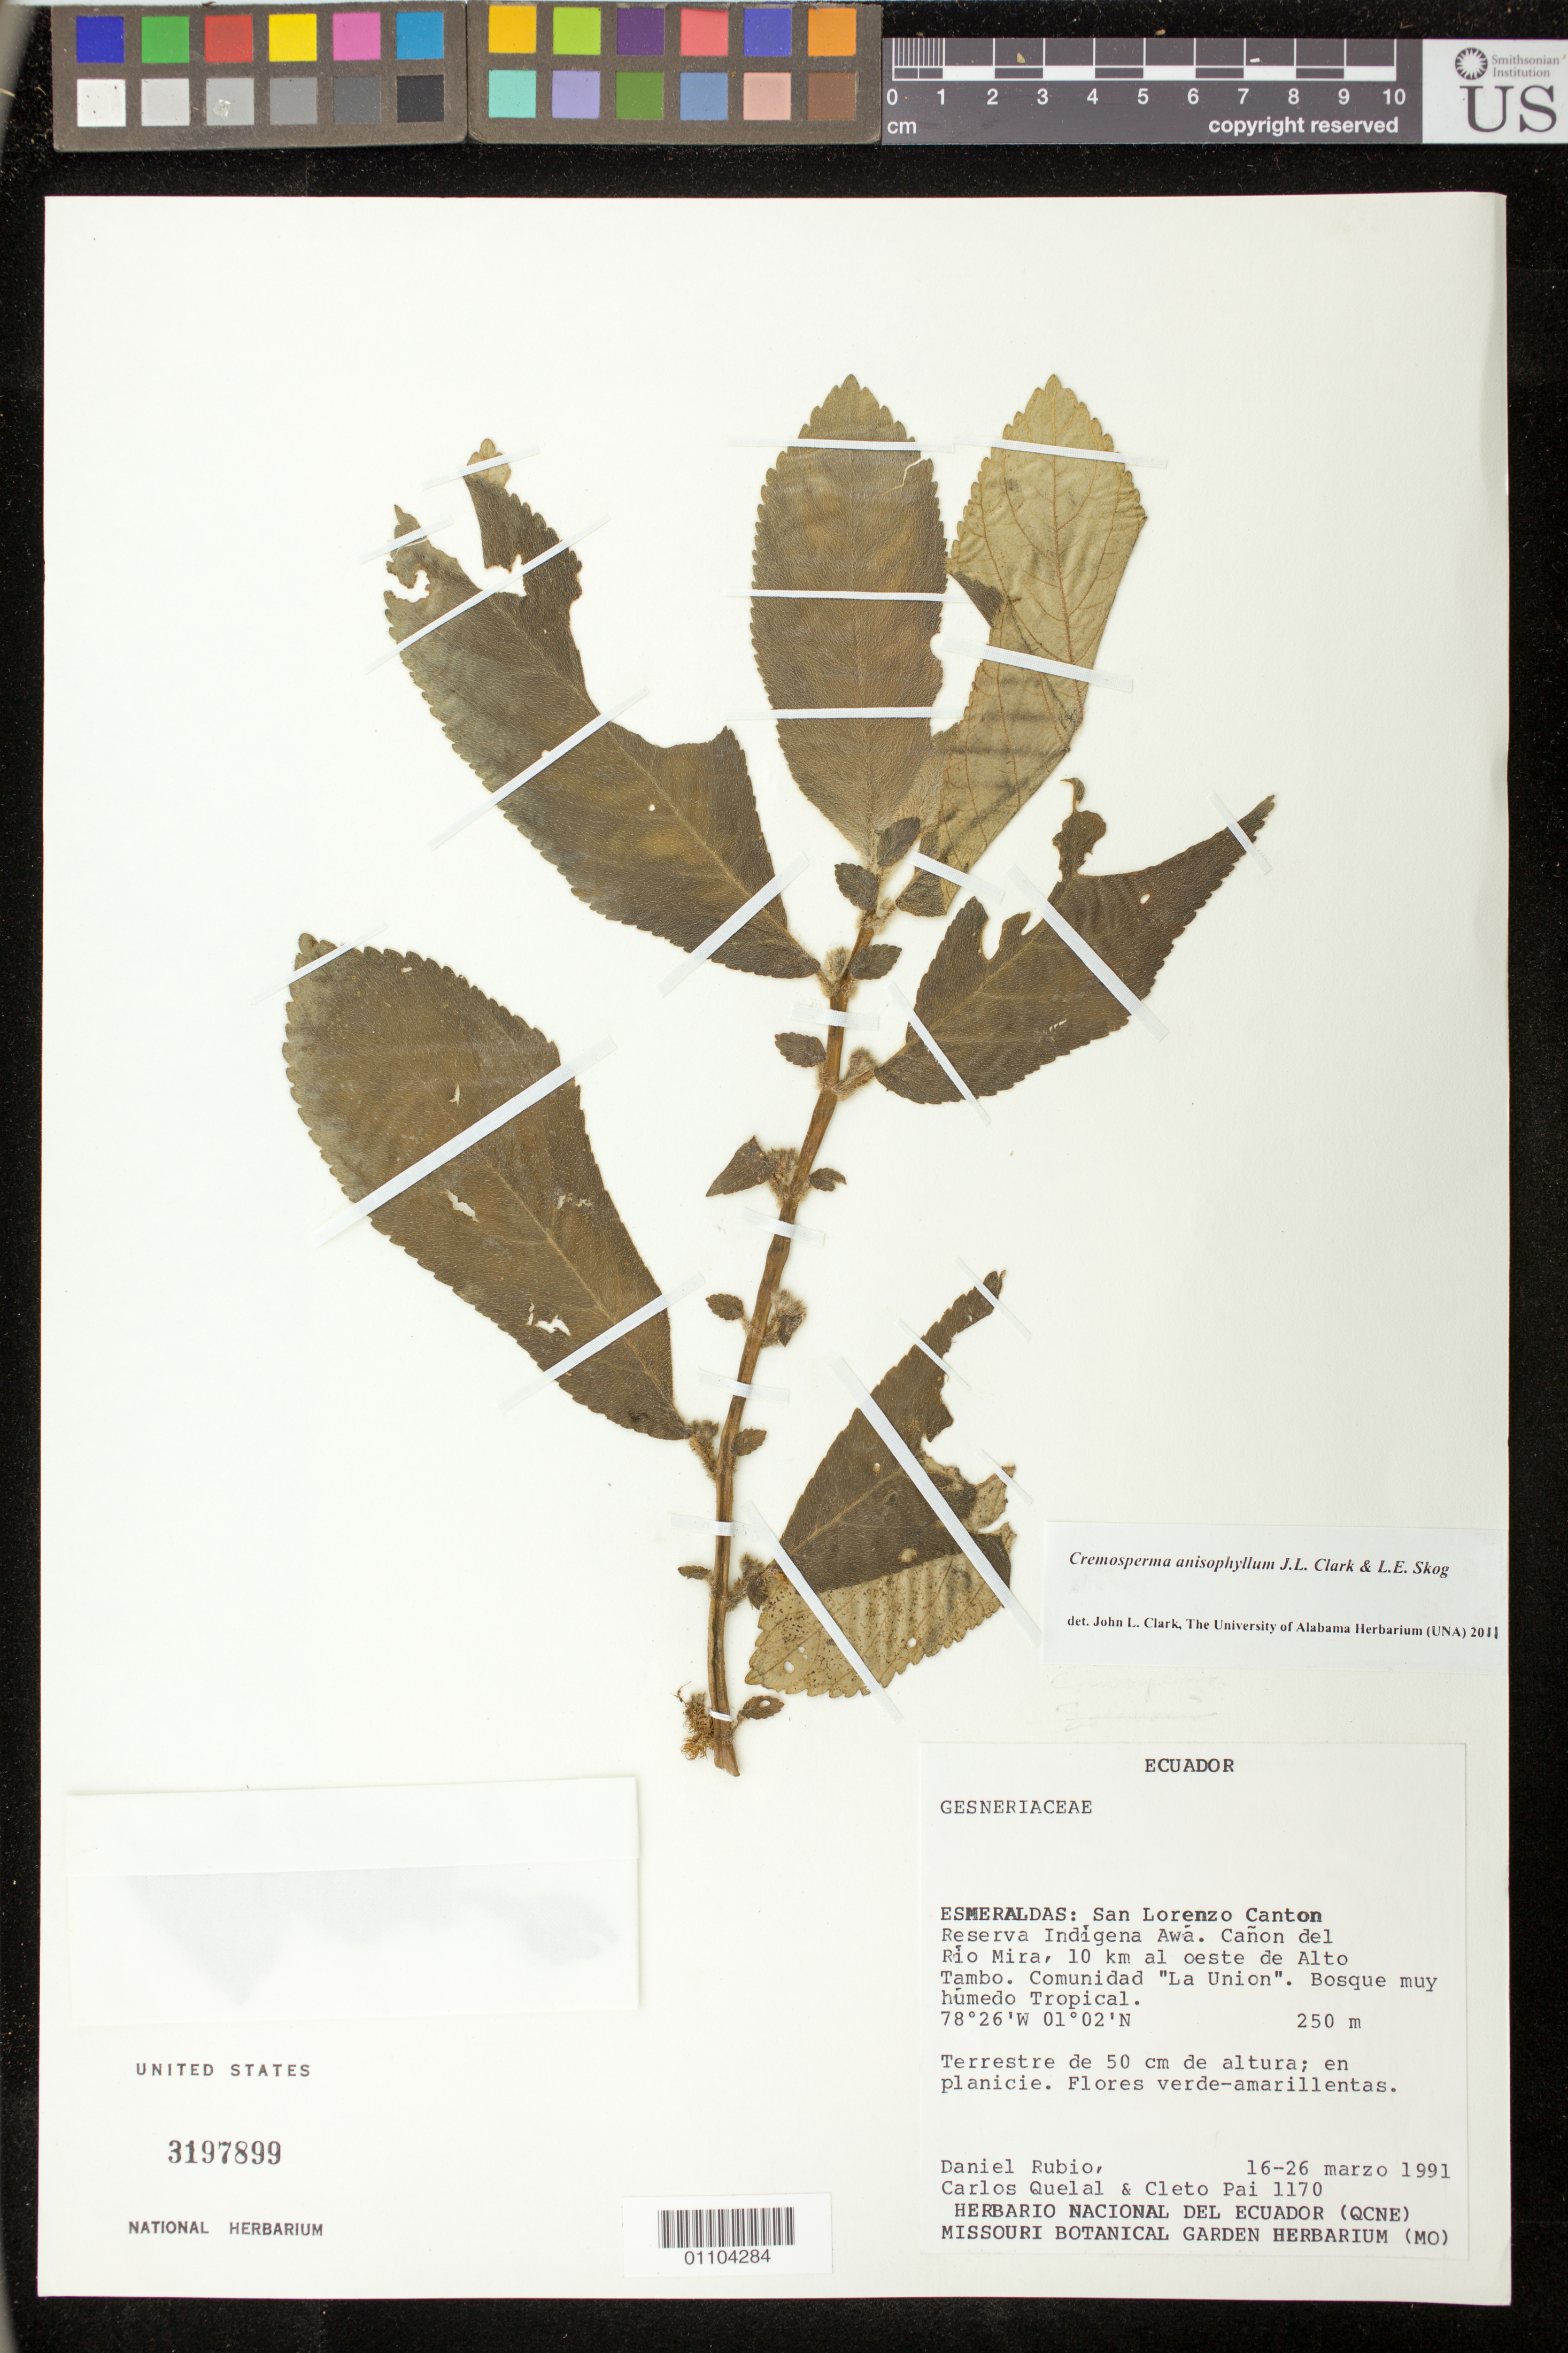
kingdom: Plantae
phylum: Tracheophyta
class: Magnoliopsida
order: Lamiales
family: Gesneriaceae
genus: Cremosperma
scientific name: Cremosperma anisophyllum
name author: J.L. Clark & L.E. Skog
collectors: D. Rubio, C. Quelal & C. Pai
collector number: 1170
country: Ecuador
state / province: Esmeraldas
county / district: San Lorenzo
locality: Reserva Indigena Awa, Canon del Rio Mira, Alto Tambo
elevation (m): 250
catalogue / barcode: US 3197899